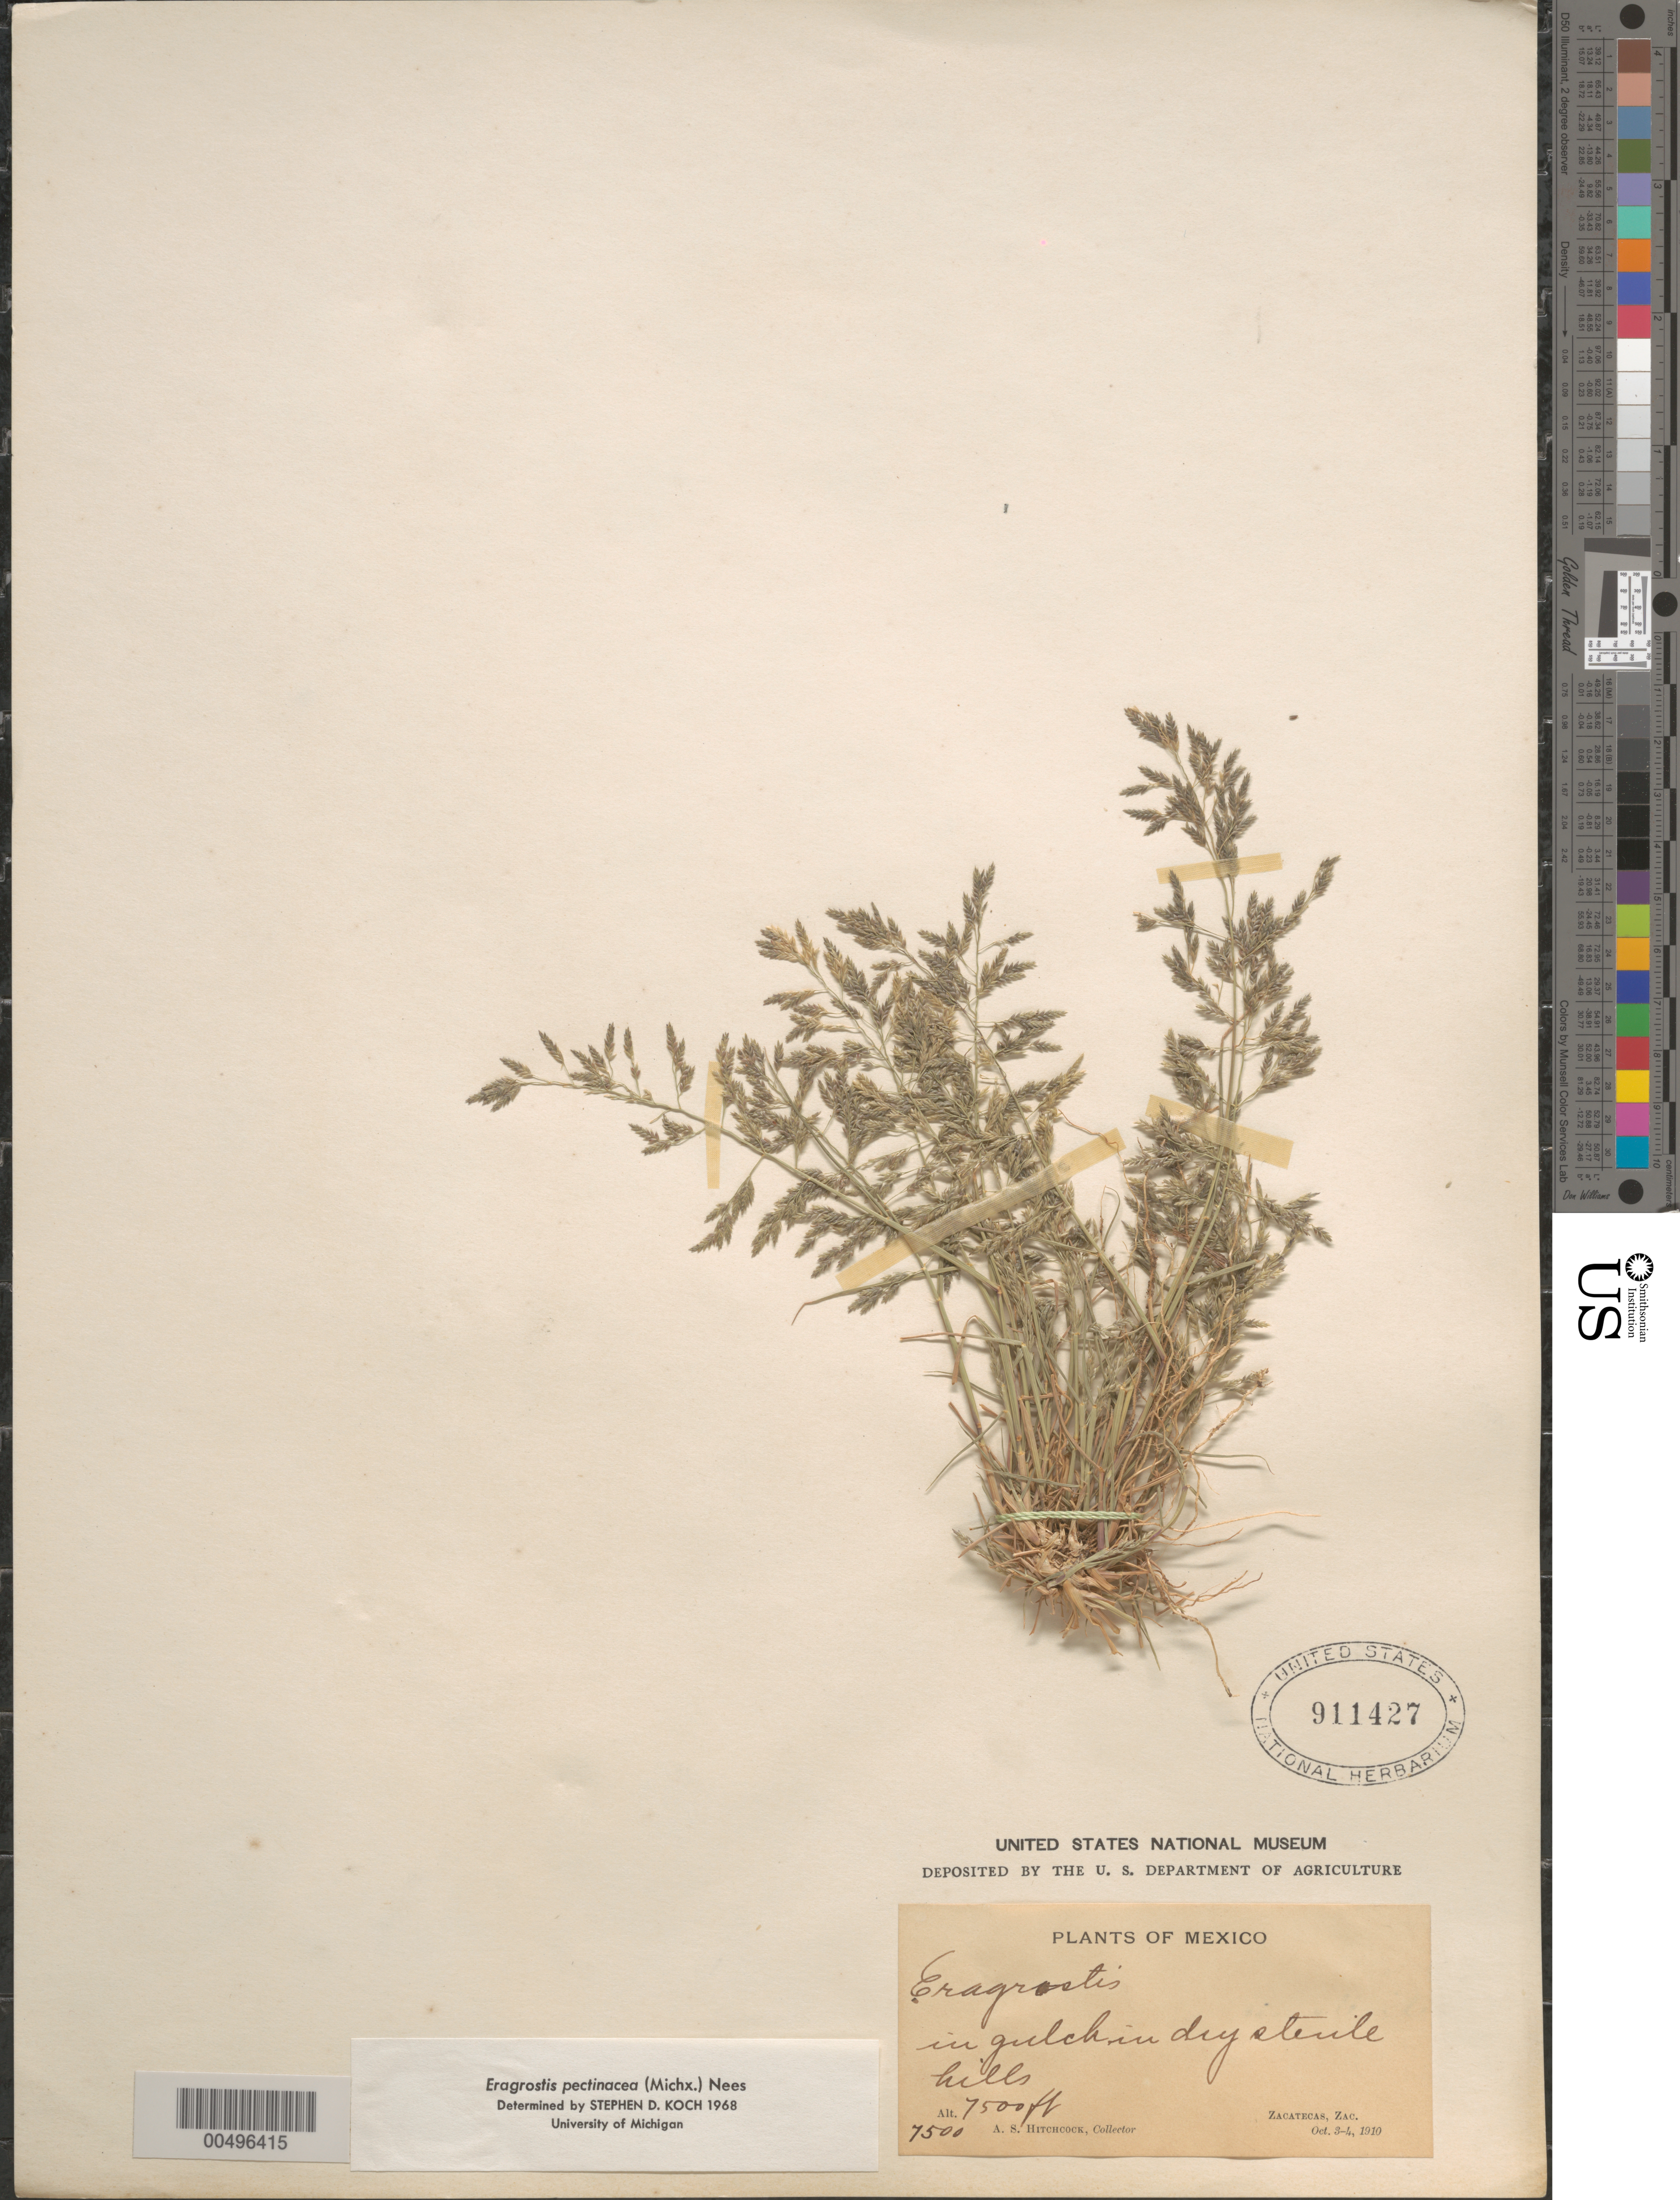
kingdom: Plantae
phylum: Tracheophyta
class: Liliopsida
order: Poales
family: Poaceae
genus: Eragrostis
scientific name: Eragrostis pectinacea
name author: (Michx.) Nees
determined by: Koch, S. D.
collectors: A. S. Hitchcock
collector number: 7500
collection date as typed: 3 Oct 1910 to 4 Oct 1910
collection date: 1910-10-03/1910-10-04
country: Mexico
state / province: Zacatecas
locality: Zacatecas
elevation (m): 2286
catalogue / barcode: US 911427